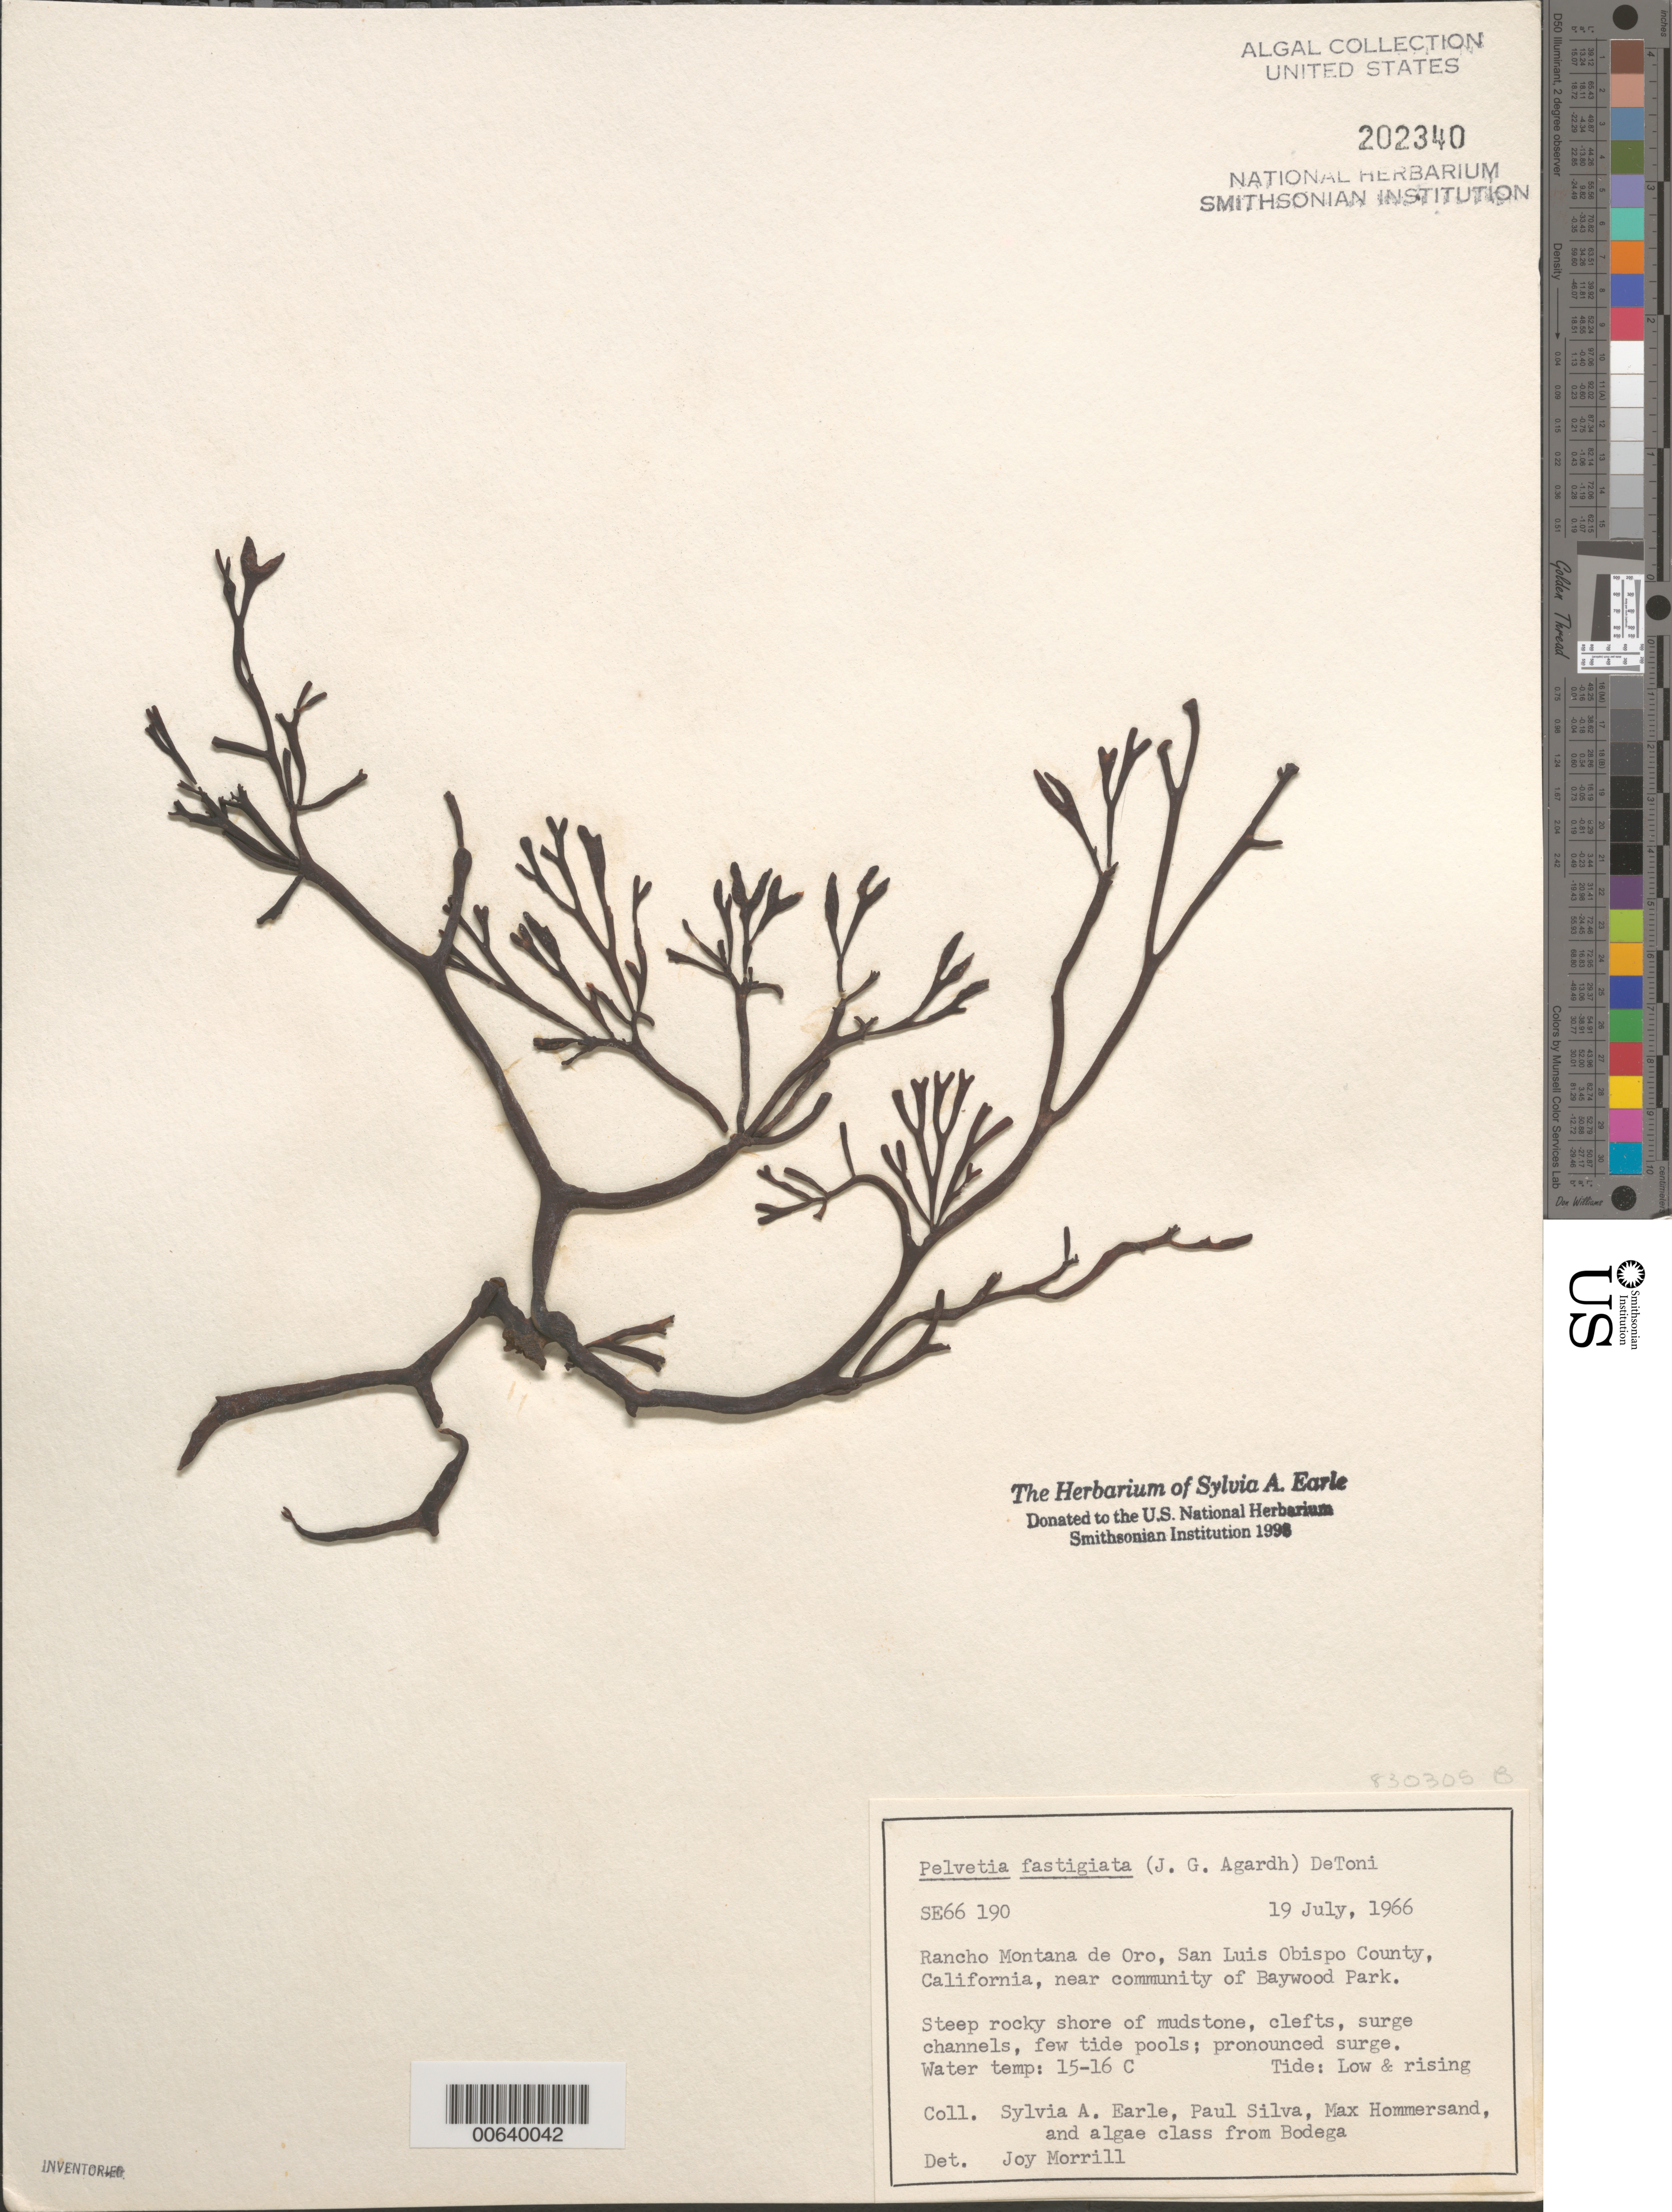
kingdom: Chromista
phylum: Ochrophyta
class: Phaeophyceae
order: Fucales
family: Fucaceae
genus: Silvetia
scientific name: Silvetia compressa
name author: (J. Agardh) E.A. Serrão et al.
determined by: Algae name updating Project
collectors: S. A. Earle, P. C. Silva, M. H. Hommersand & Bodega Algae Class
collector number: SE 66190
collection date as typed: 19 Jul 1966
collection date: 1966-07-19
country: United States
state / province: California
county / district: San Luis Obispo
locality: Rancho Montana de Oro, near Baywood Park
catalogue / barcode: US 202340